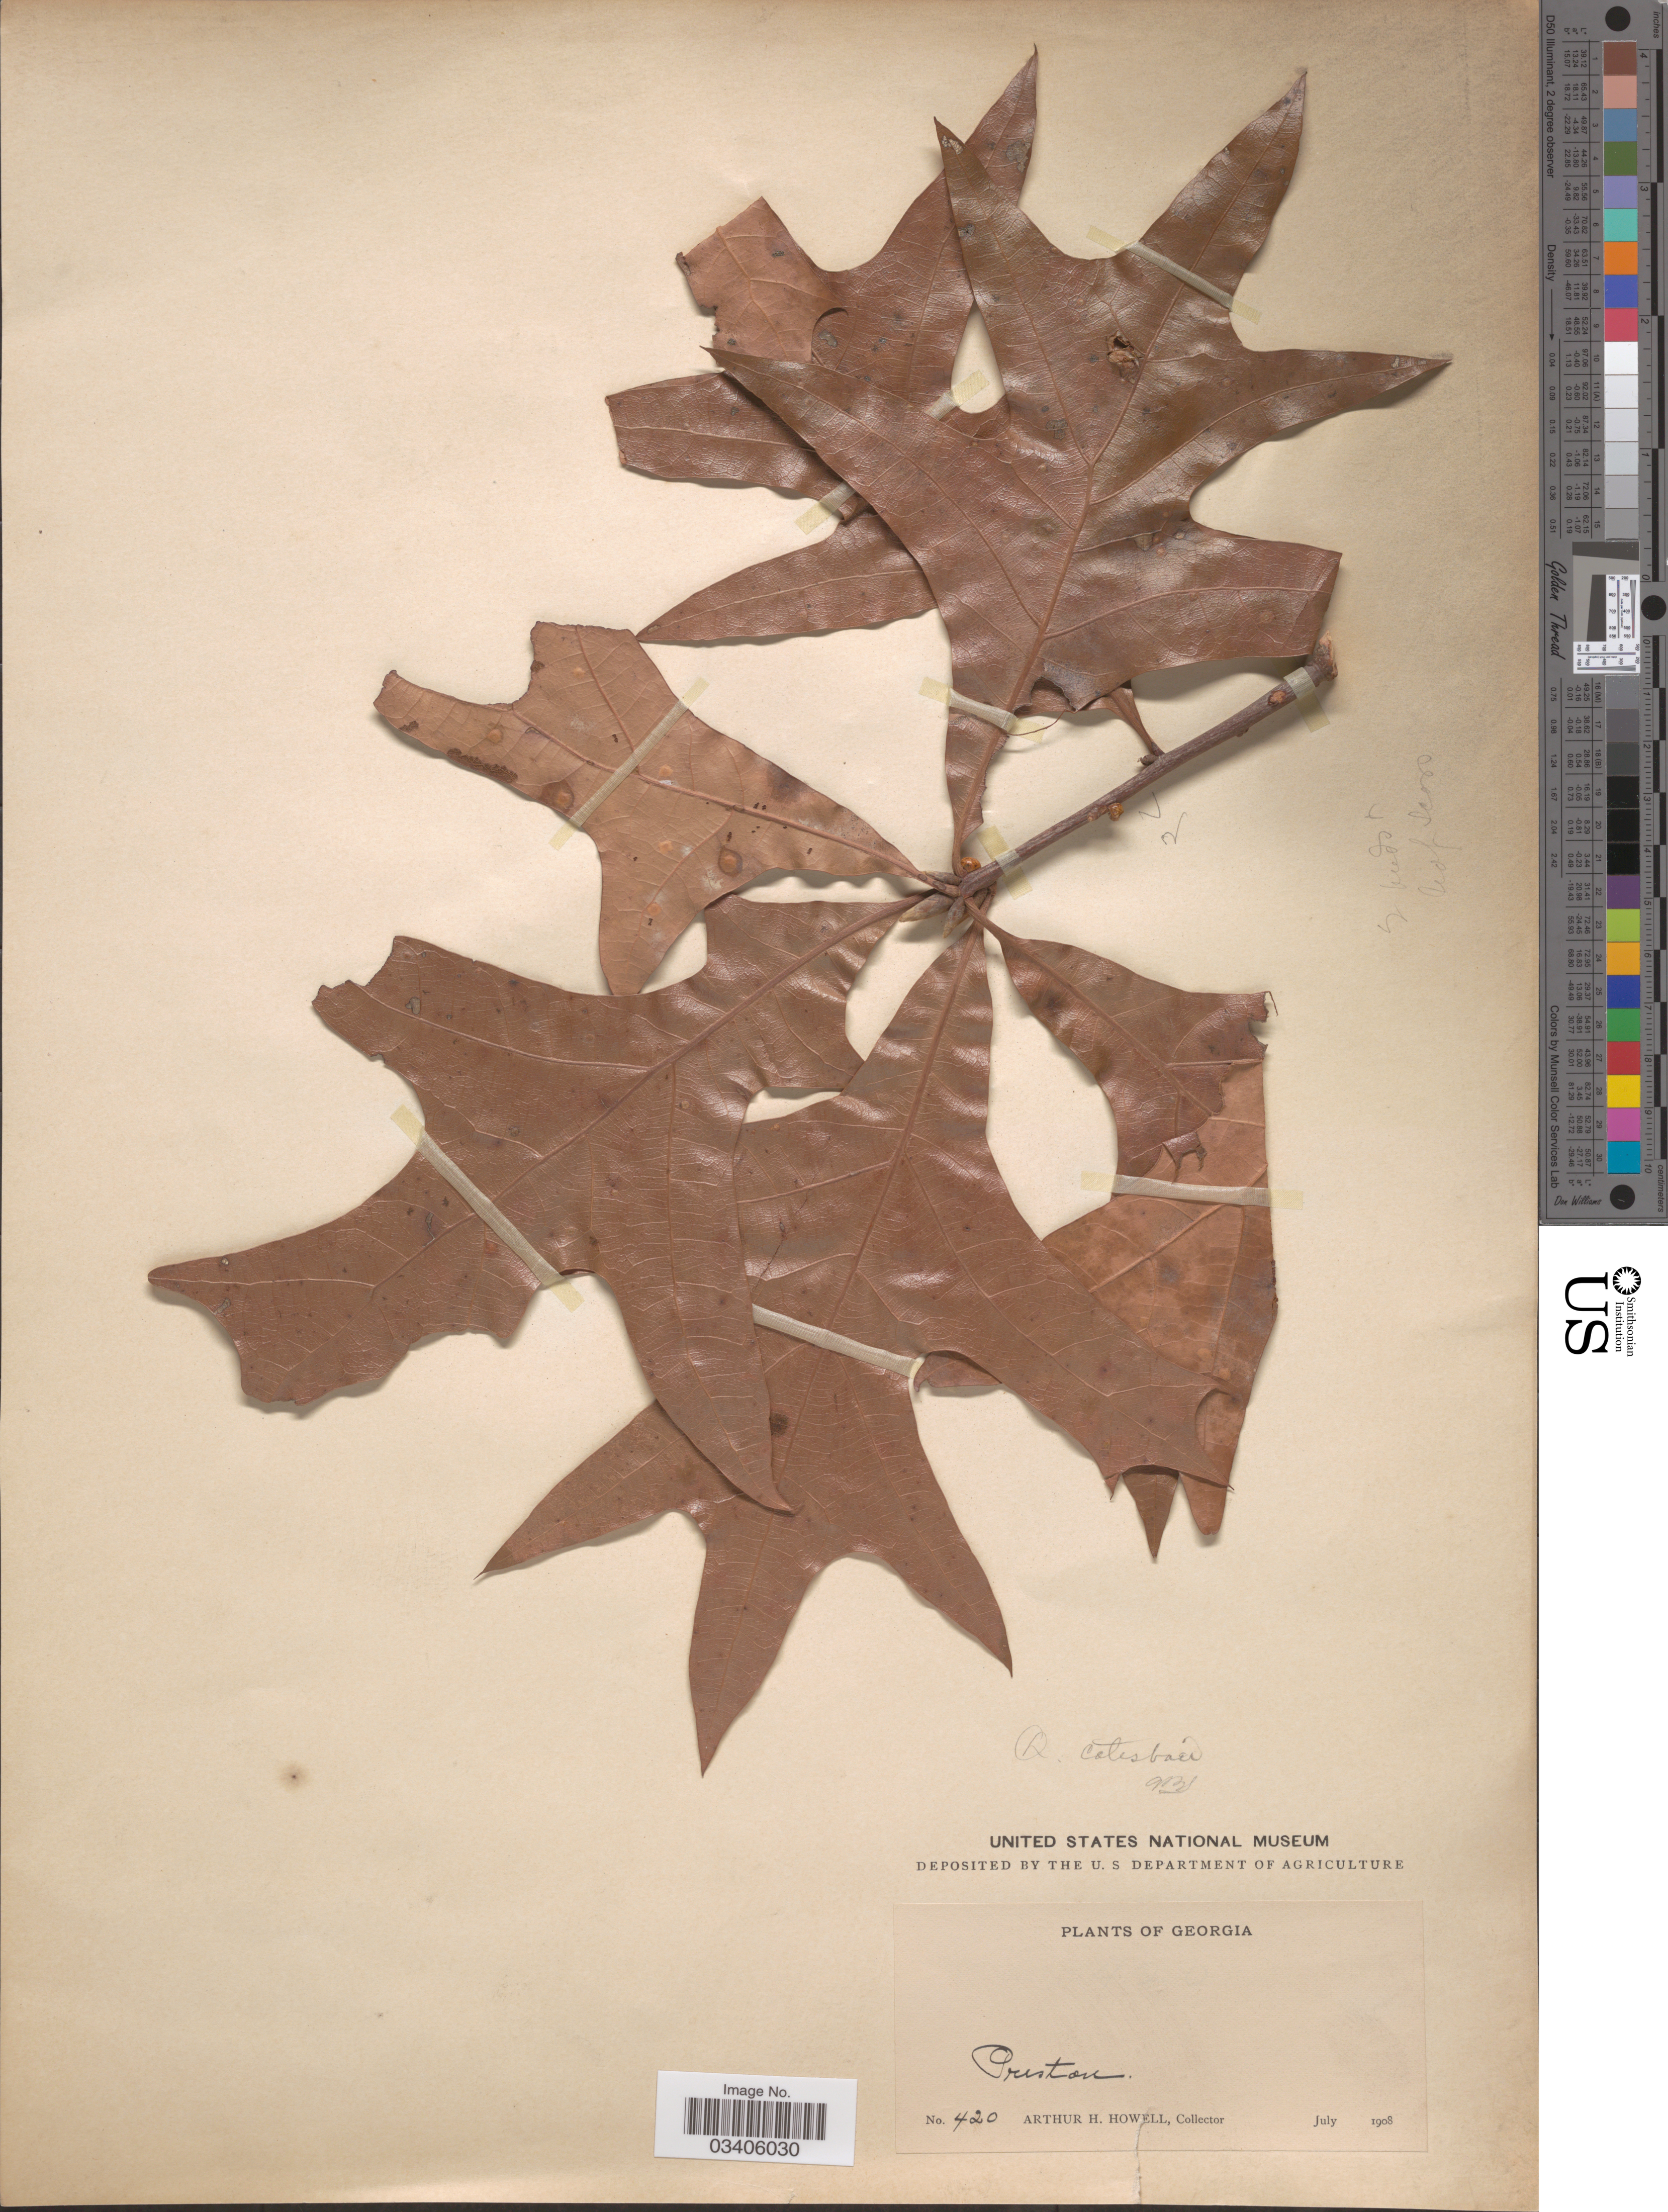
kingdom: Plantae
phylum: Tracheophyta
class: Magnoliopsida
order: Fagales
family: Fagaceae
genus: Quercus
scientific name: Quercus laevis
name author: Walter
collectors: A. H. Howell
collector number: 420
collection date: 1908-07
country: United States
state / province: Georgia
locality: Preston.